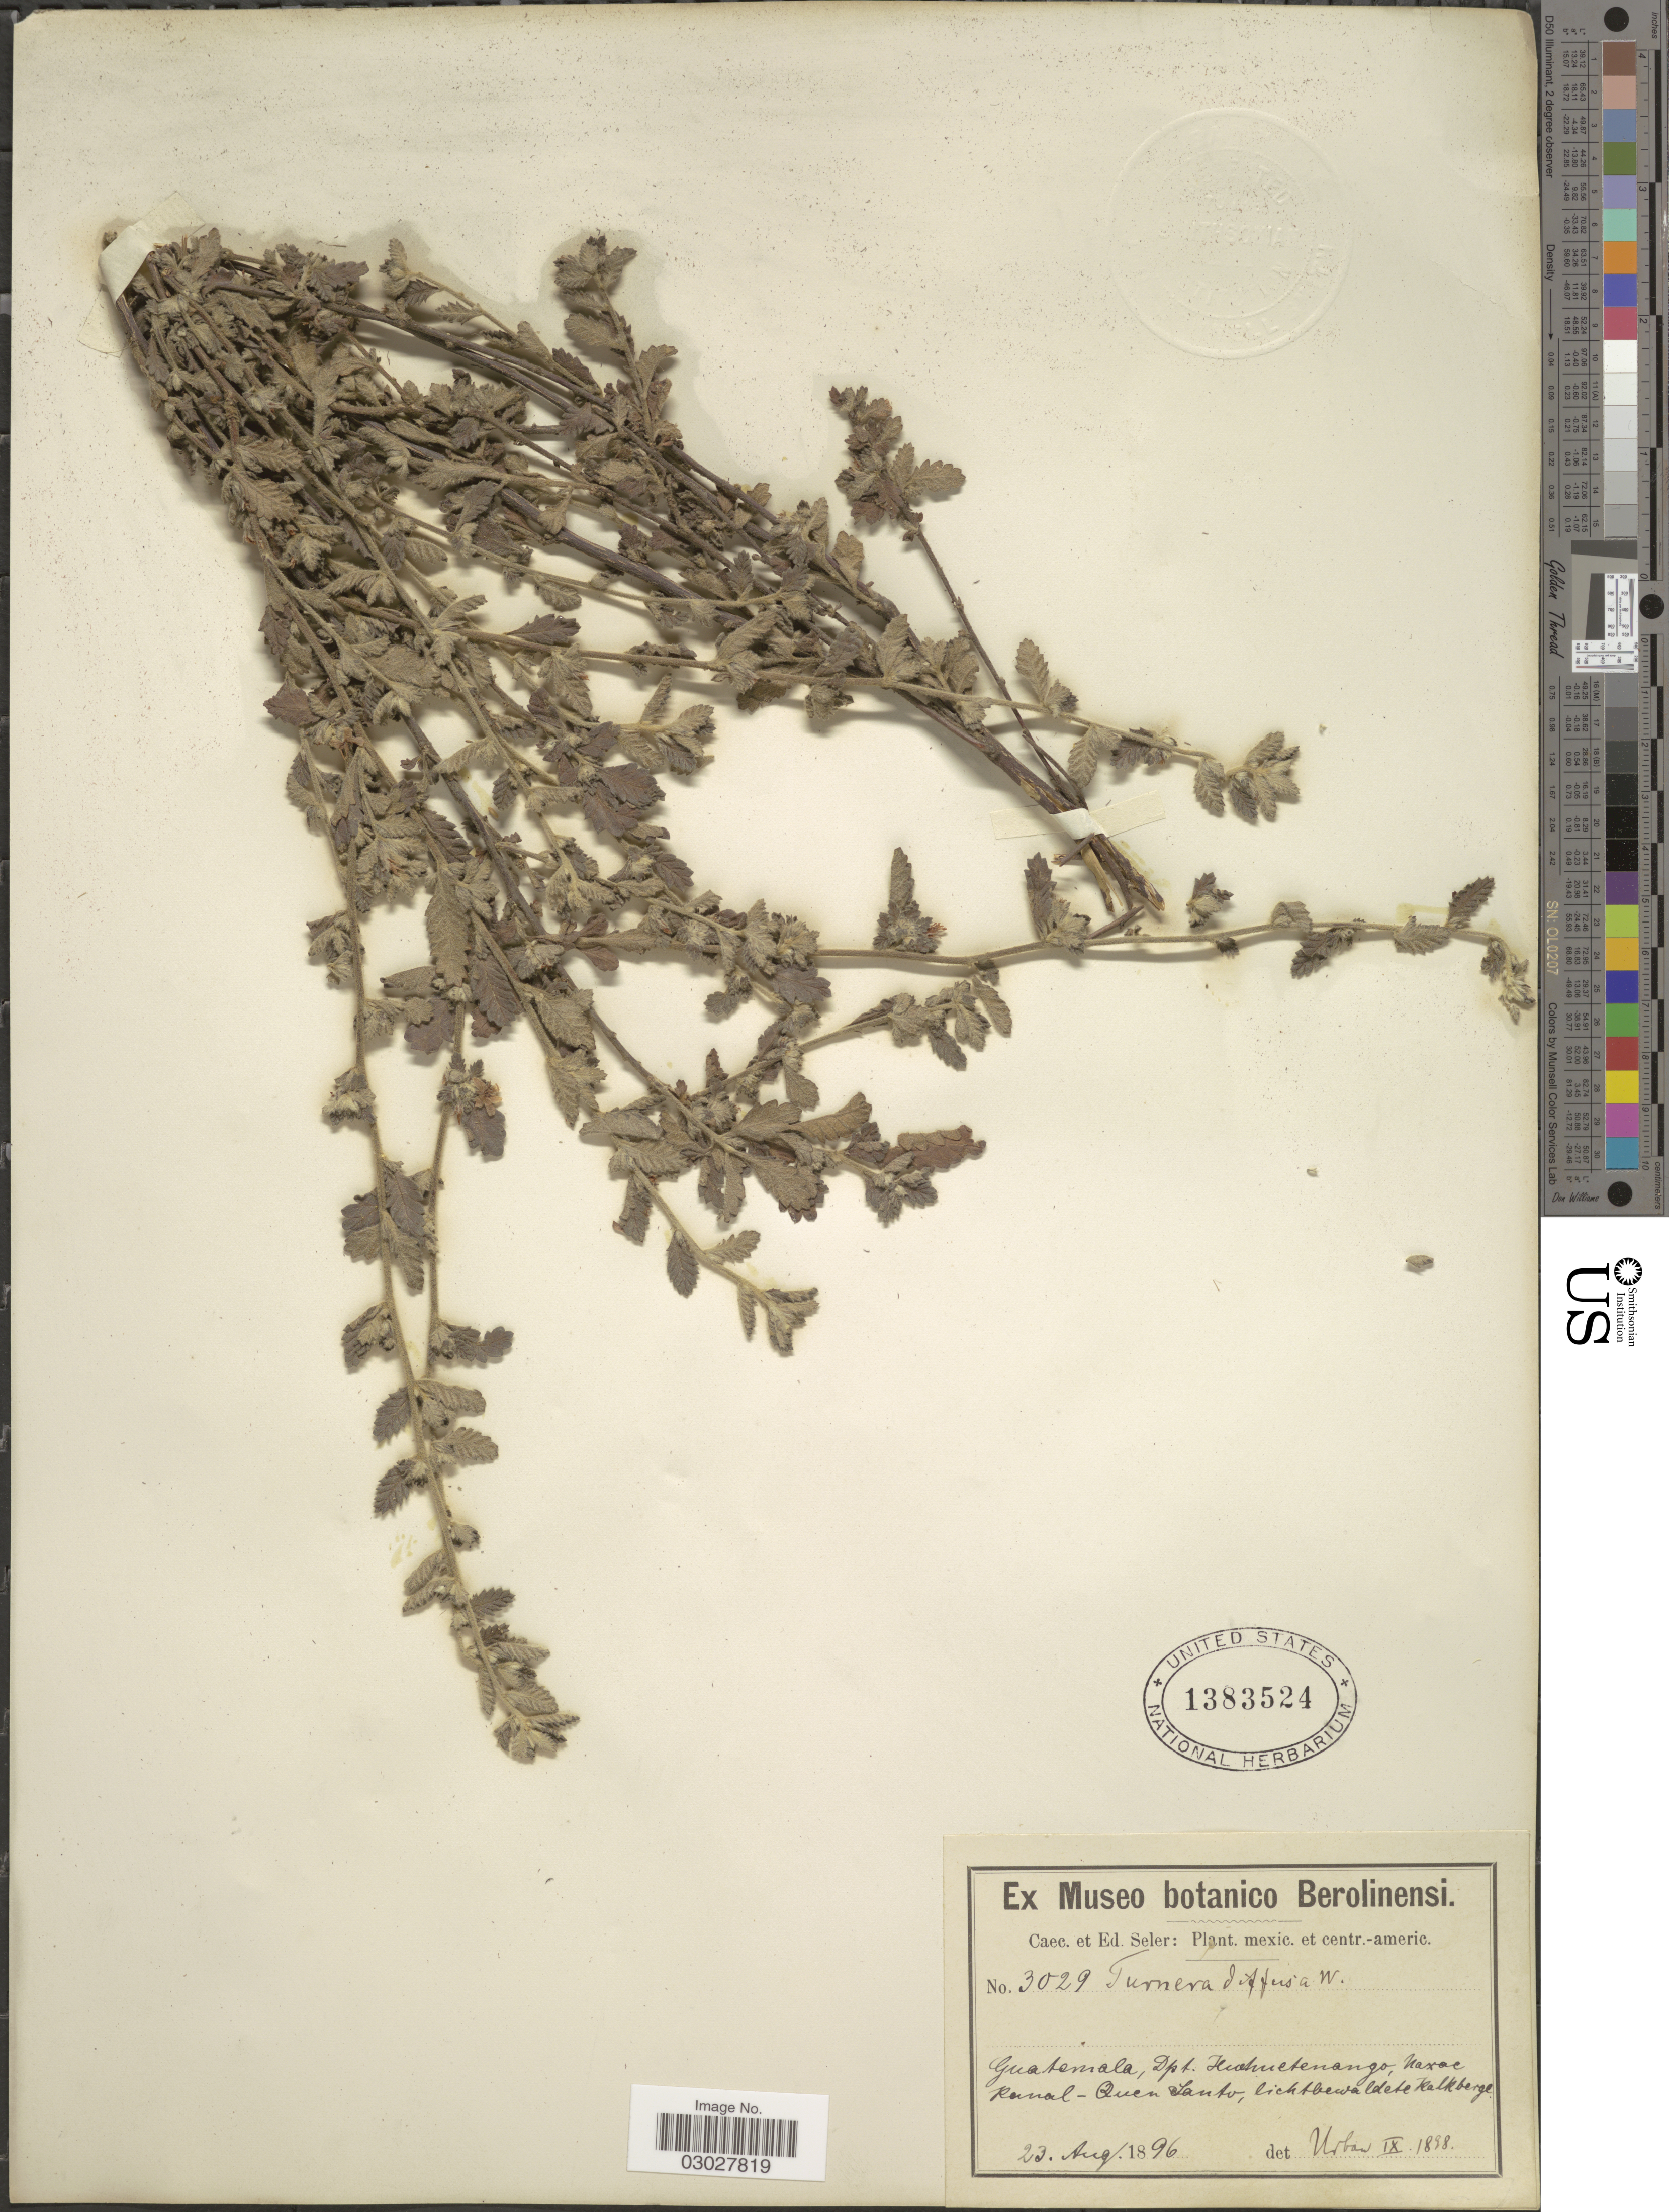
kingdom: Plantae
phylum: Tracheophyta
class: Magnoliopsida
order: Malpighiales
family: Turneraceae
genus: Turnera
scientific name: Turnera diffusa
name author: Willd. ex Schult.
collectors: C. Seler & E. G. Seler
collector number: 3029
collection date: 1896-08-23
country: Guatemala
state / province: Huehuetenango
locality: Dpt. Huehuetenango, near kanal - Quen Santo, lichtbewaldete Kalkberge.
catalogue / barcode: US 1383524